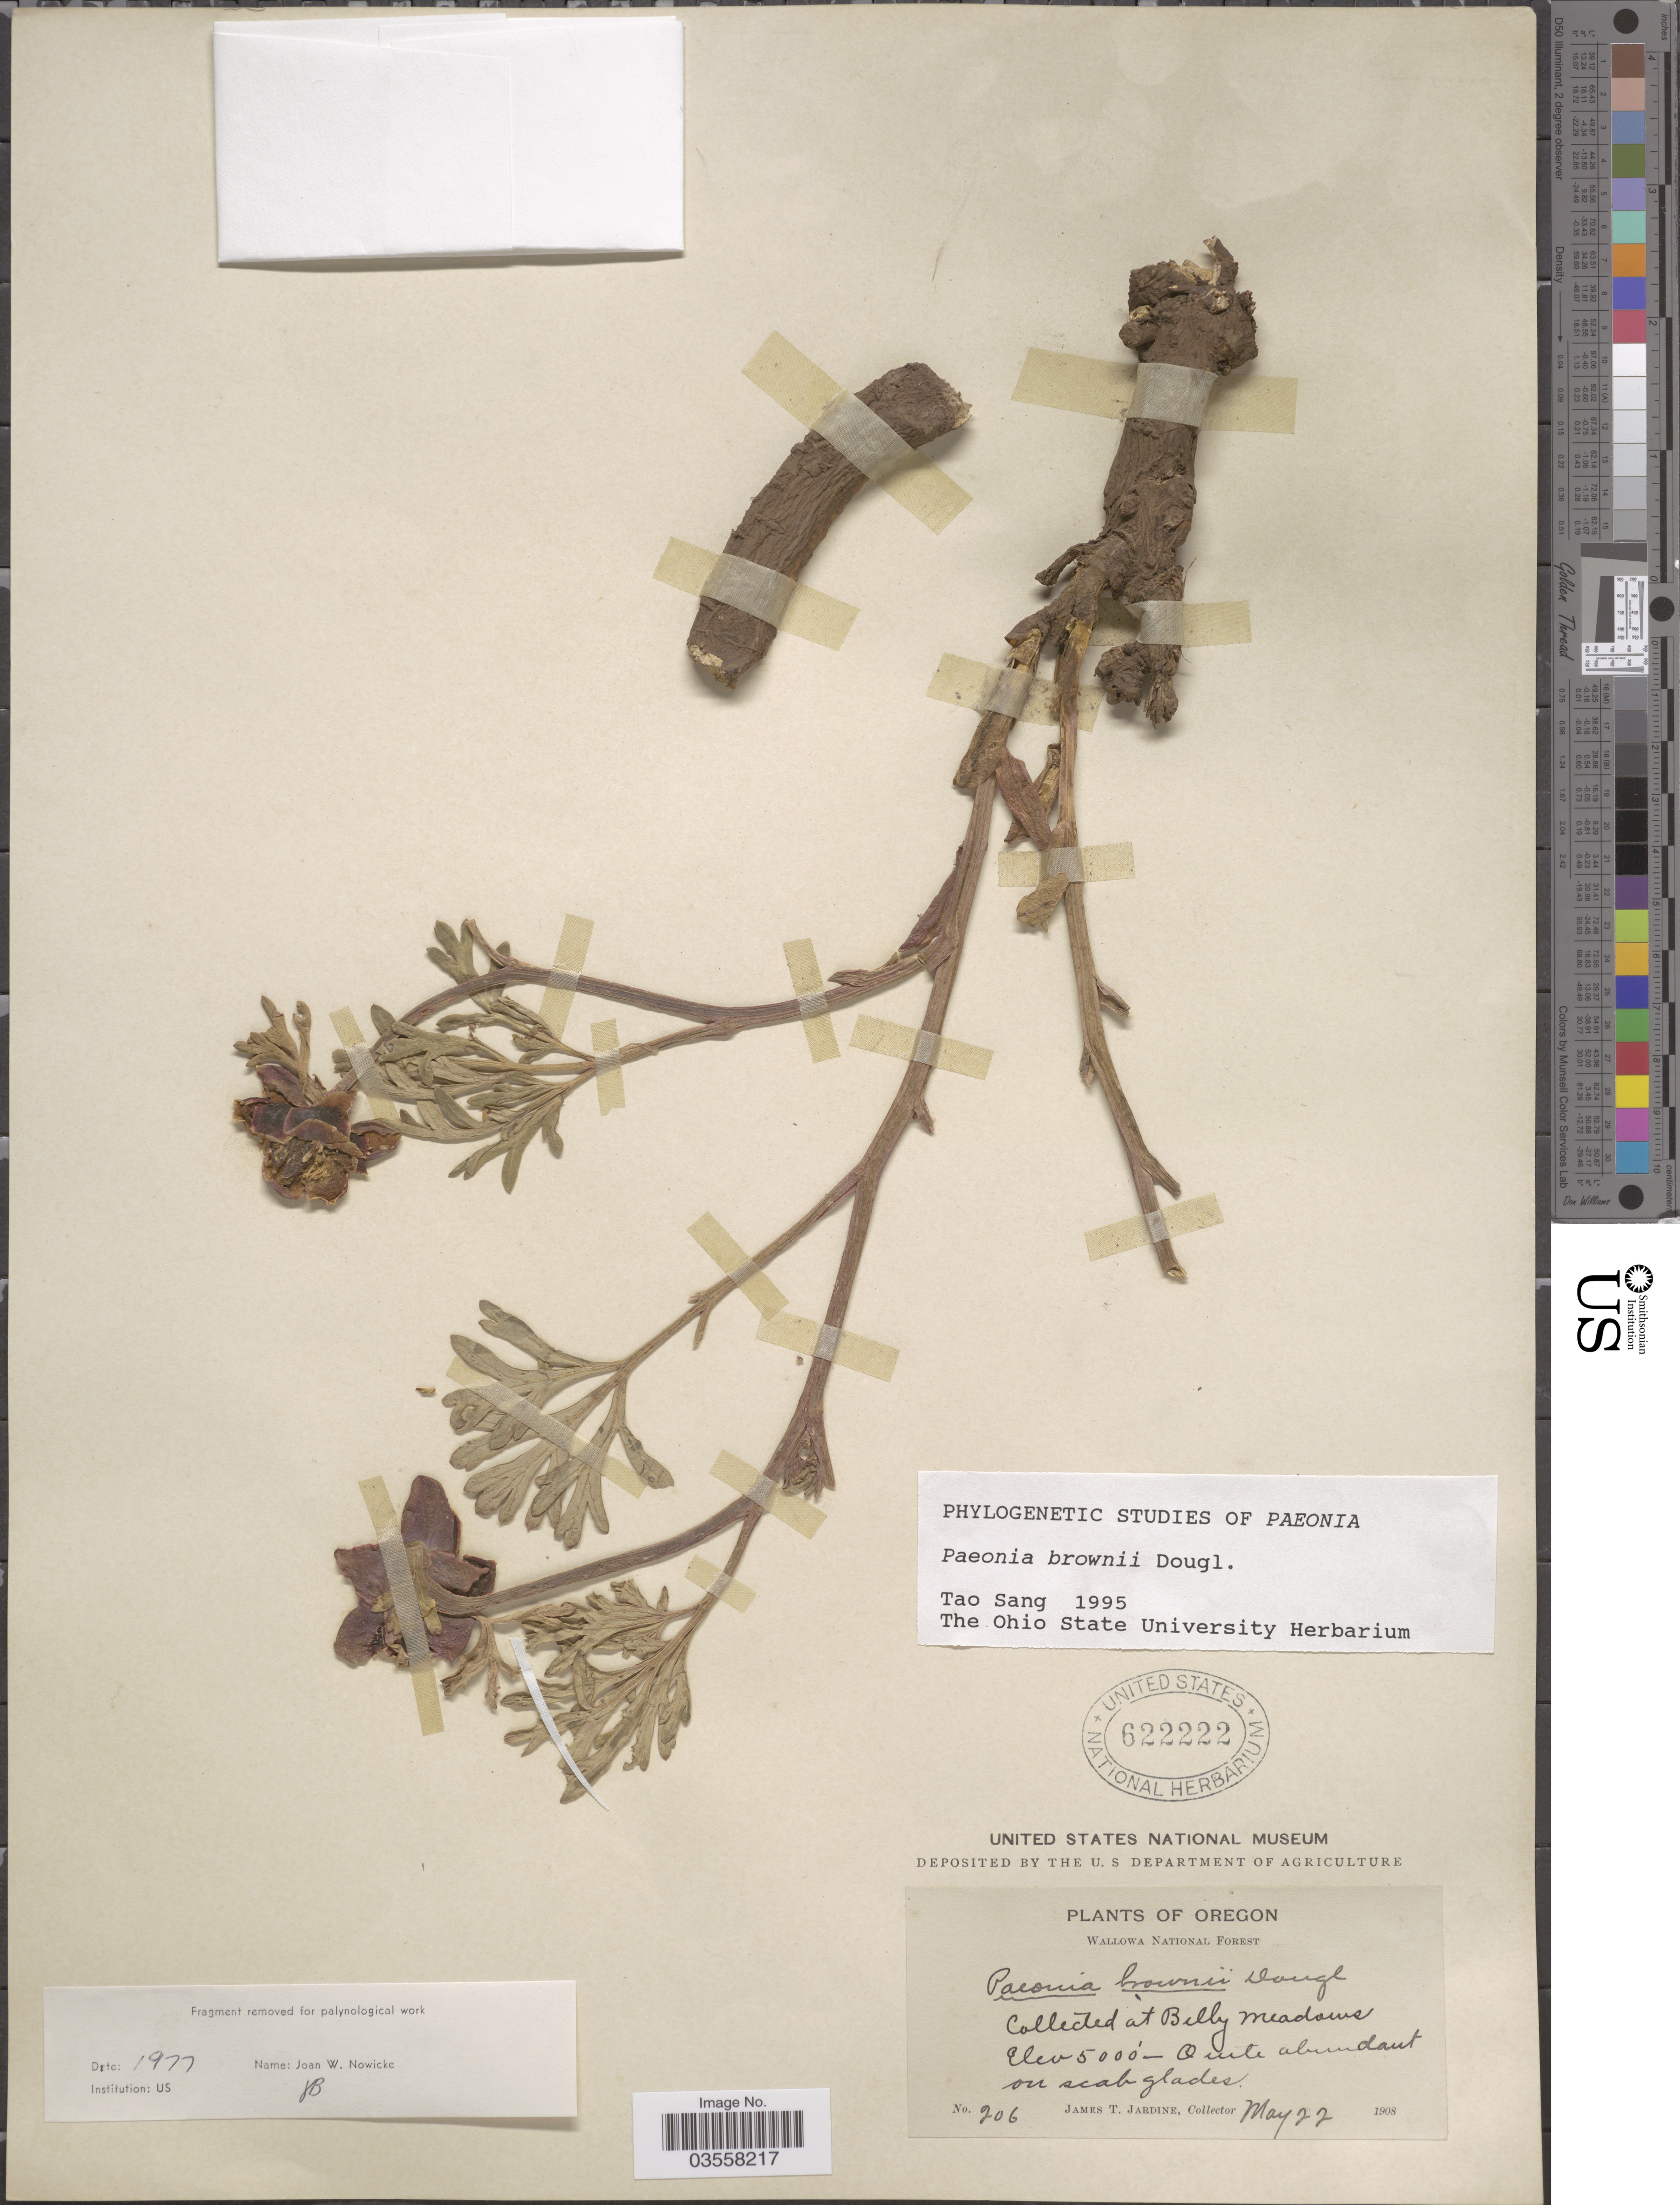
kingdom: Plantae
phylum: Tracheophyta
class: Magnoliopsida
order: Saxifragales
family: Paeoniaceae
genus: Paeonia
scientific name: Paeonia brownii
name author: Douglas ex Hook.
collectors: J. T. Jardine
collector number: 206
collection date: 1908-05-22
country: United States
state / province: Oregon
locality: Wallowa National Forest. Belly Meadows.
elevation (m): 1524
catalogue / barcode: US 622222